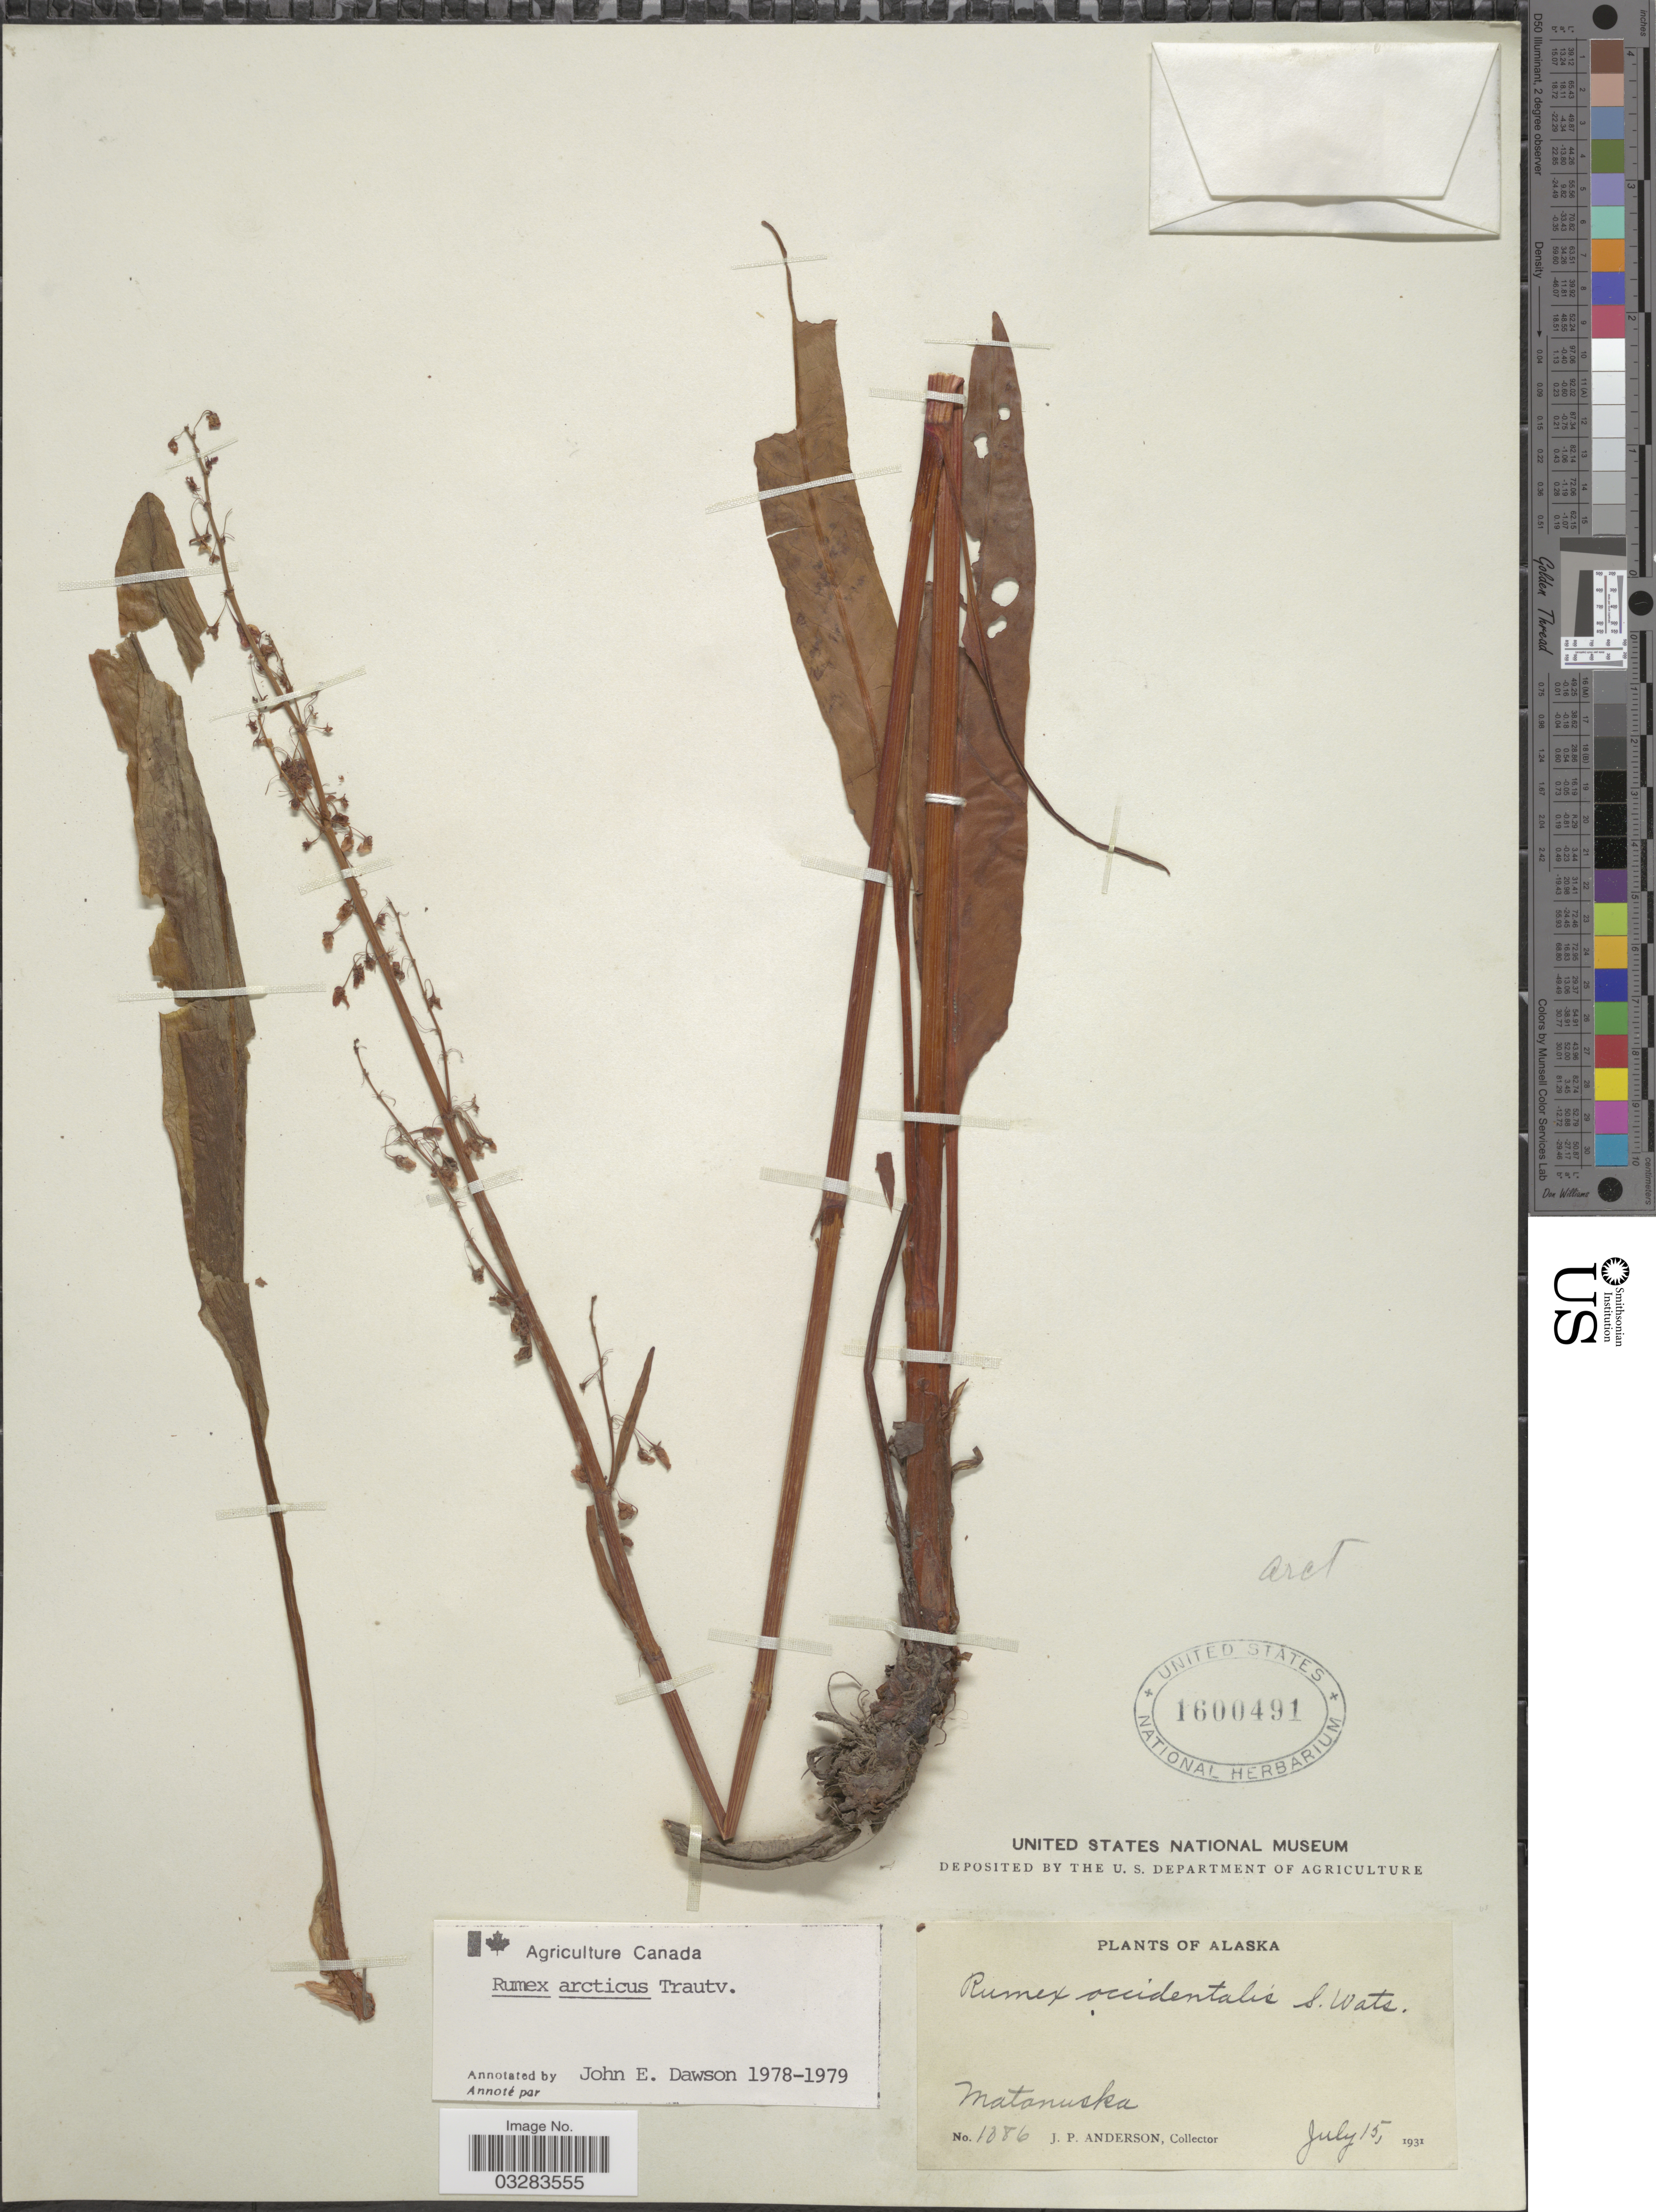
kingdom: Plantae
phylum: Tracheophyta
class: Magnoliopsida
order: Caryophyllales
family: Polygonaceae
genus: Rumex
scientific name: Rumex arcticus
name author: Trautv.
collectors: J. P. Anderson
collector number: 1086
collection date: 1931-07-15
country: United States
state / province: Alaska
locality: Matanuska.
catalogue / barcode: US 1600491